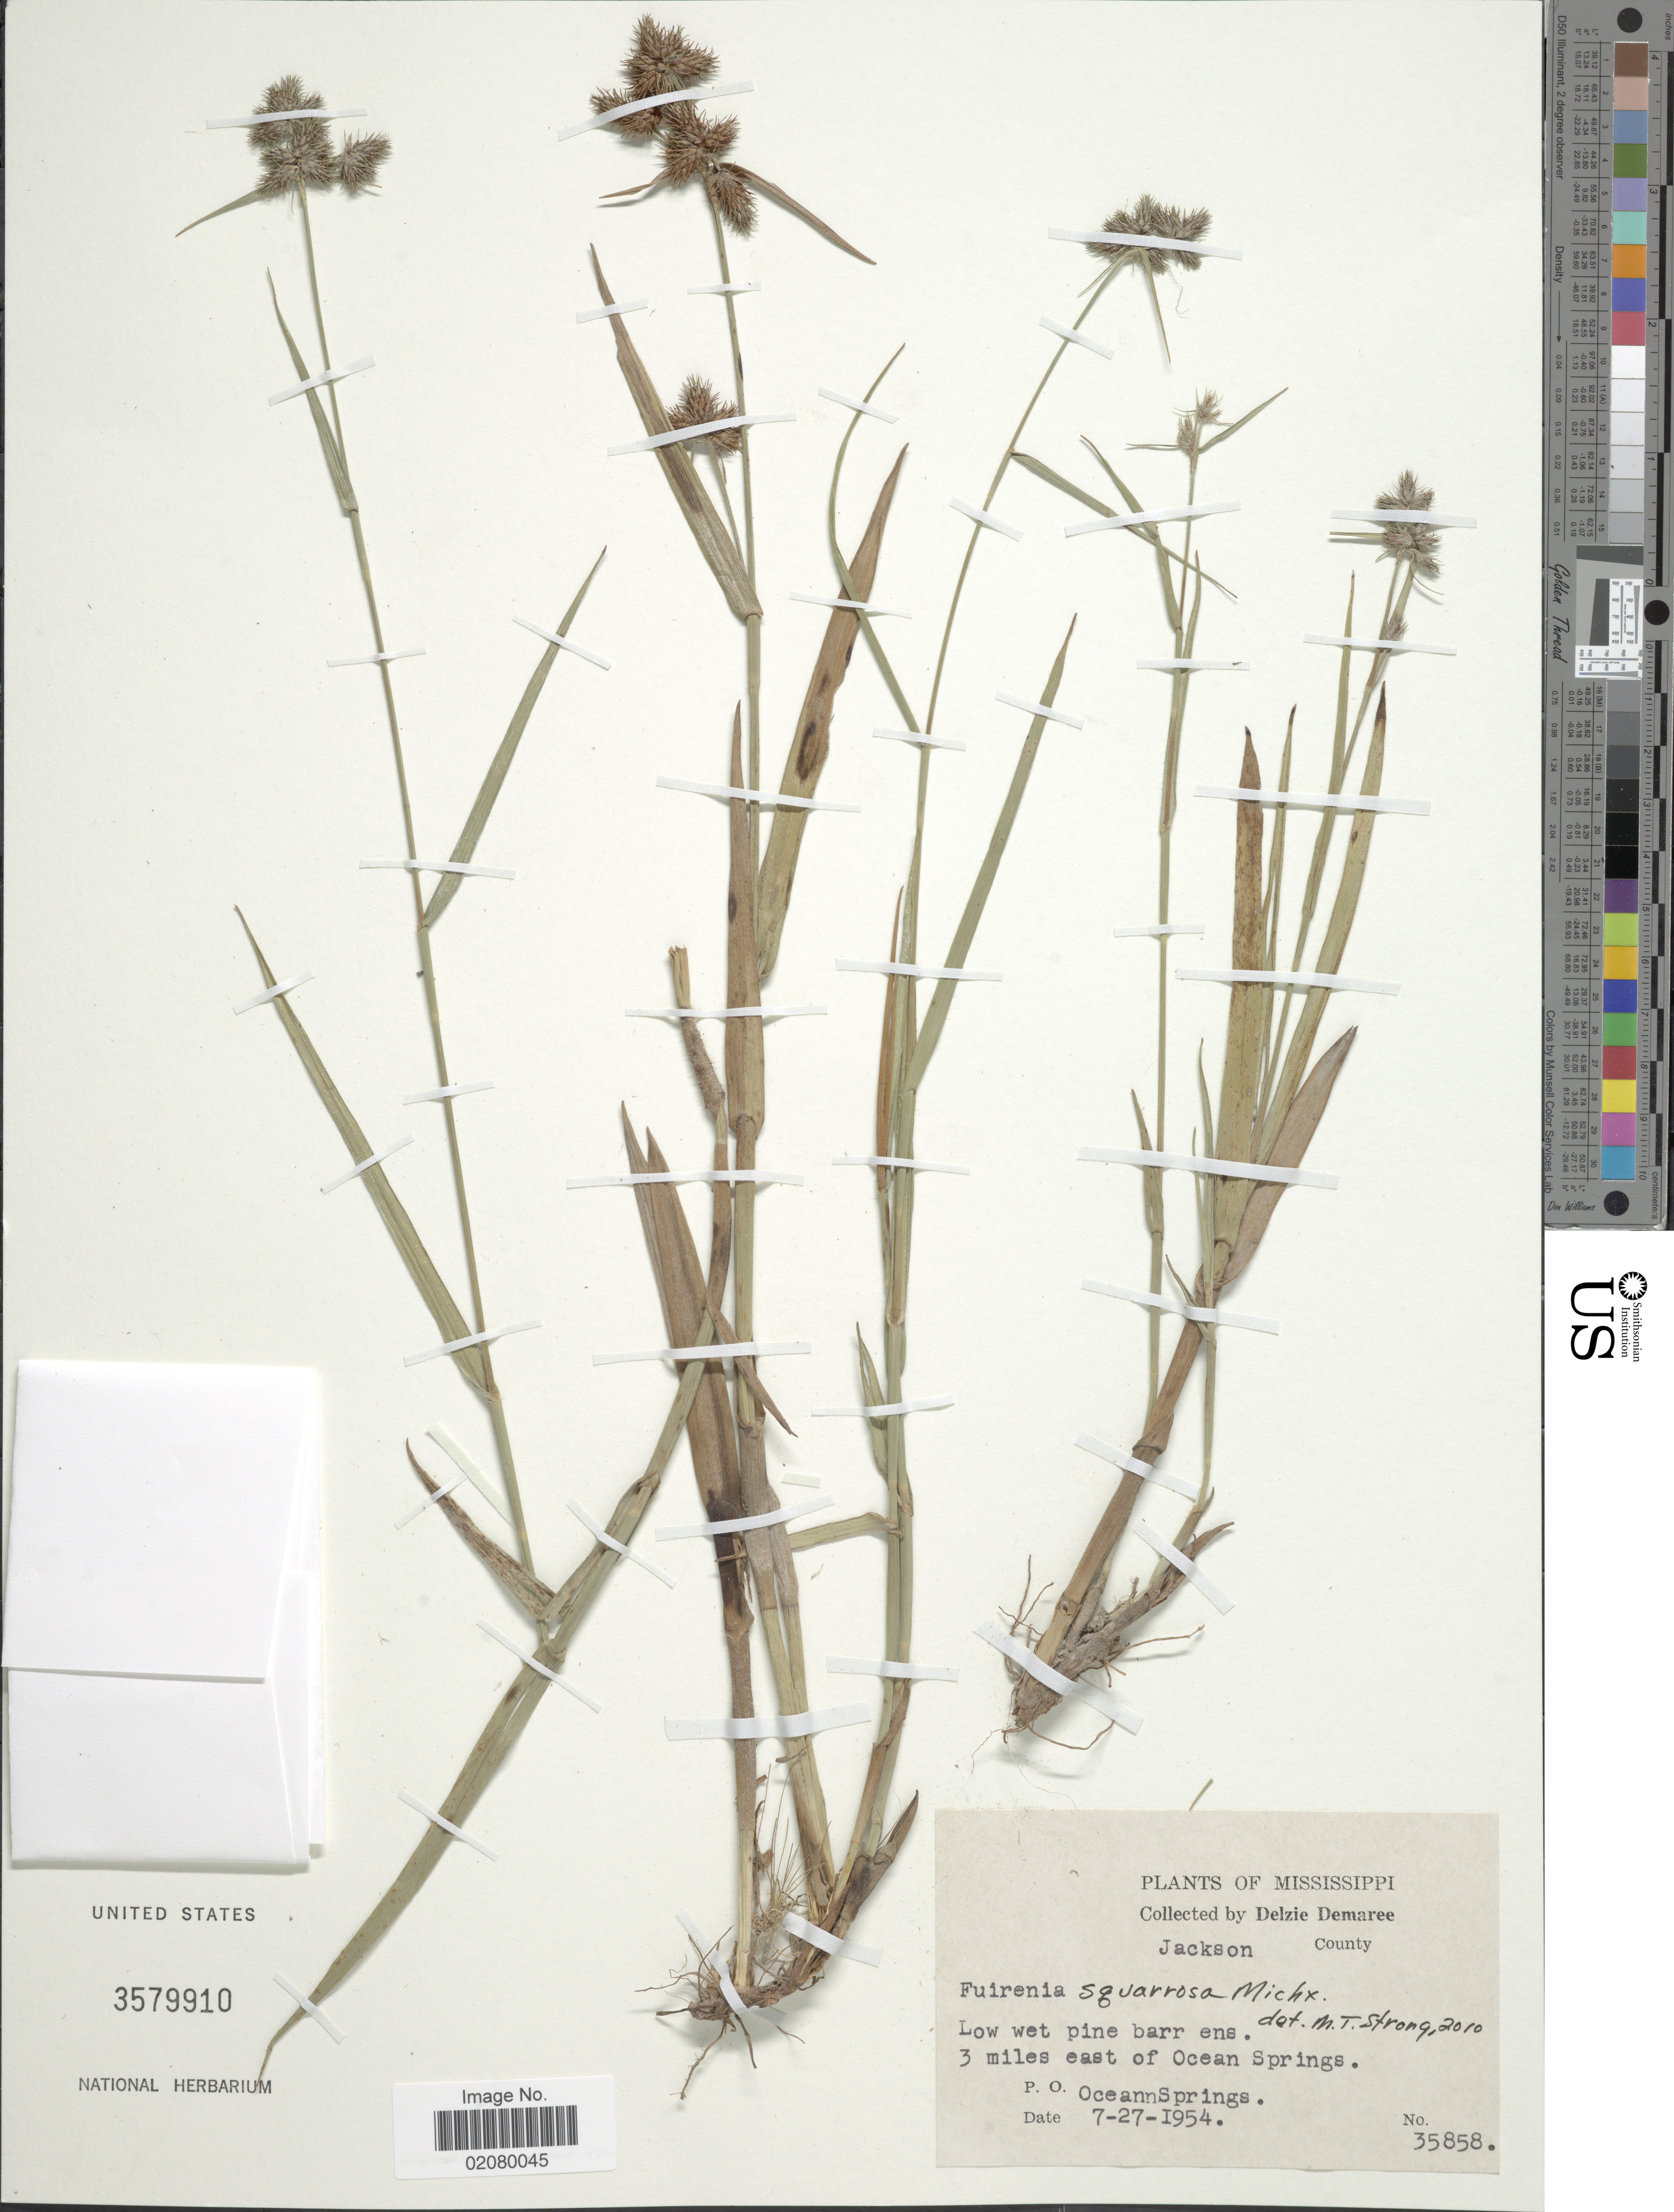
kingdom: Plantae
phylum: Tracheophyta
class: Liliopsida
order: Poales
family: Cyperaceae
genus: Fuirena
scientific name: Fuirena squarrosa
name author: Michx.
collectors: D. Demaree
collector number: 35858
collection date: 1954-07-27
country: United States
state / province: Mississippi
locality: Jackson County, 3 miles east of Ocean Springs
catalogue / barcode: US 3579910